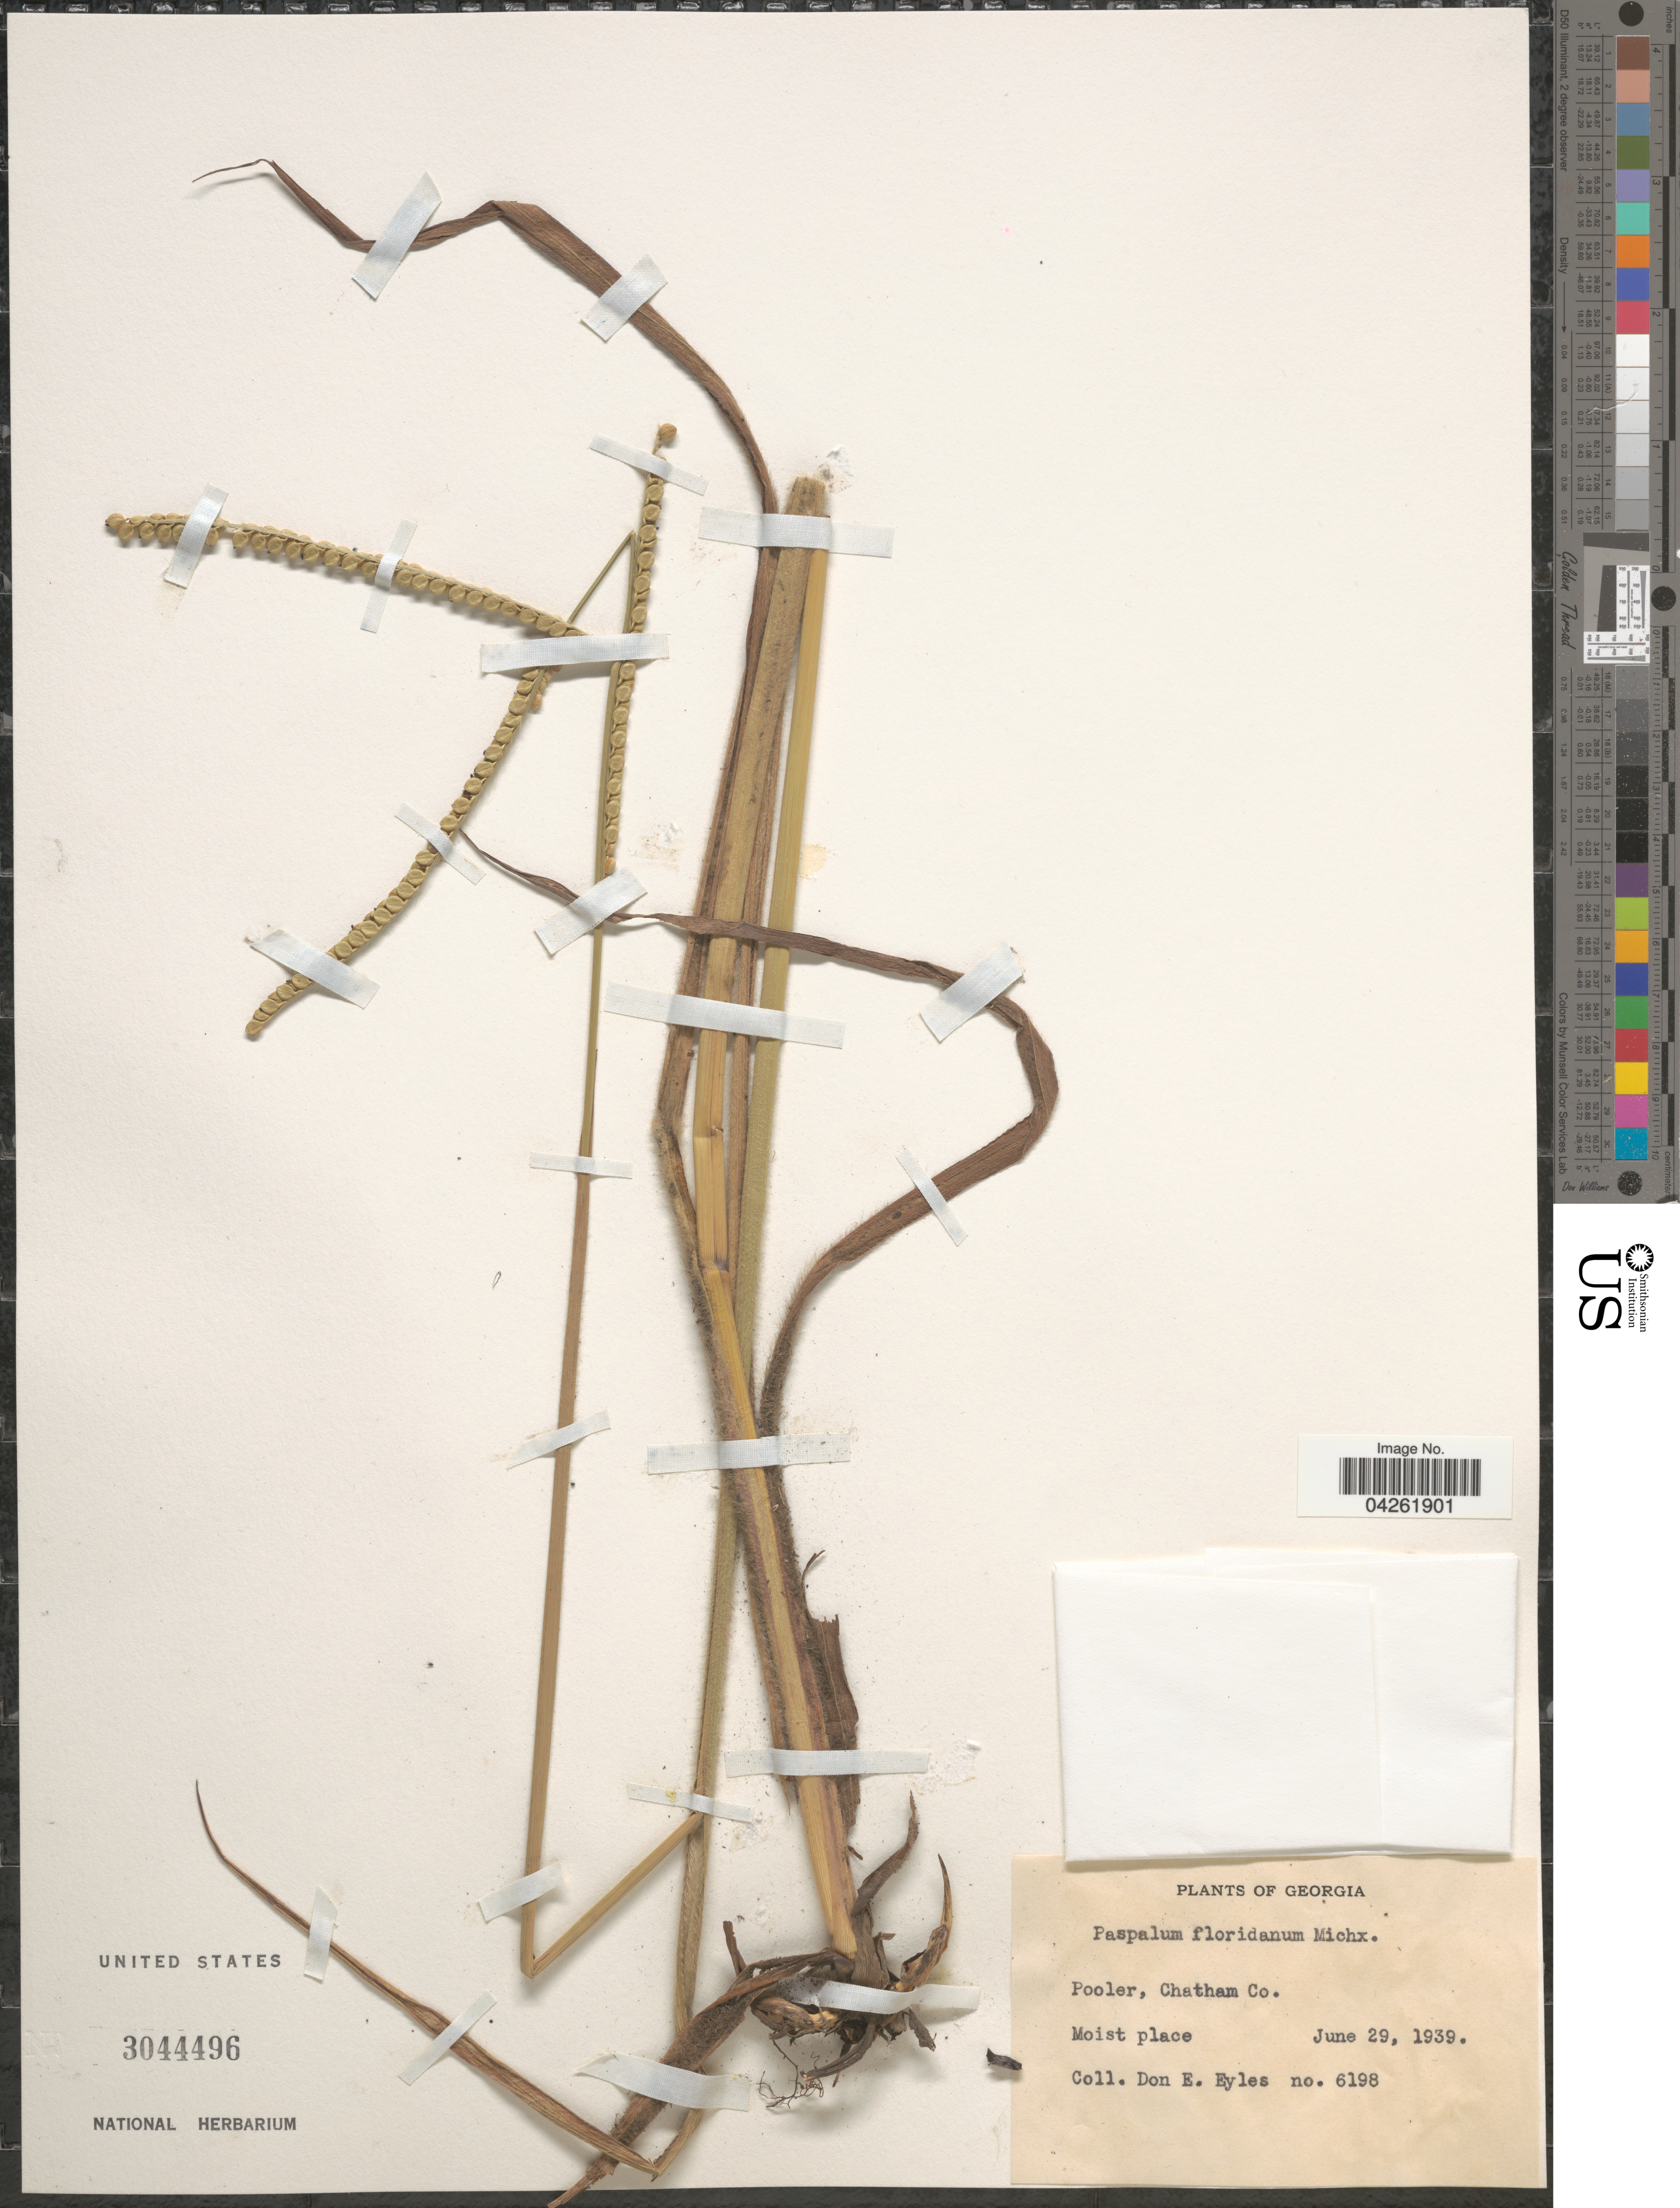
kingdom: Plantae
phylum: Tracheophyta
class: Liliopsida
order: Poales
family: Poaceae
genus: Paspalum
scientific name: Paspalum floridanum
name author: Michx.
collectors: D. Eyles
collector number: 6198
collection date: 1939-06-29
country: United States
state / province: Georgia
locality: Pooler, Chatham Co.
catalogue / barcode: US 3044496